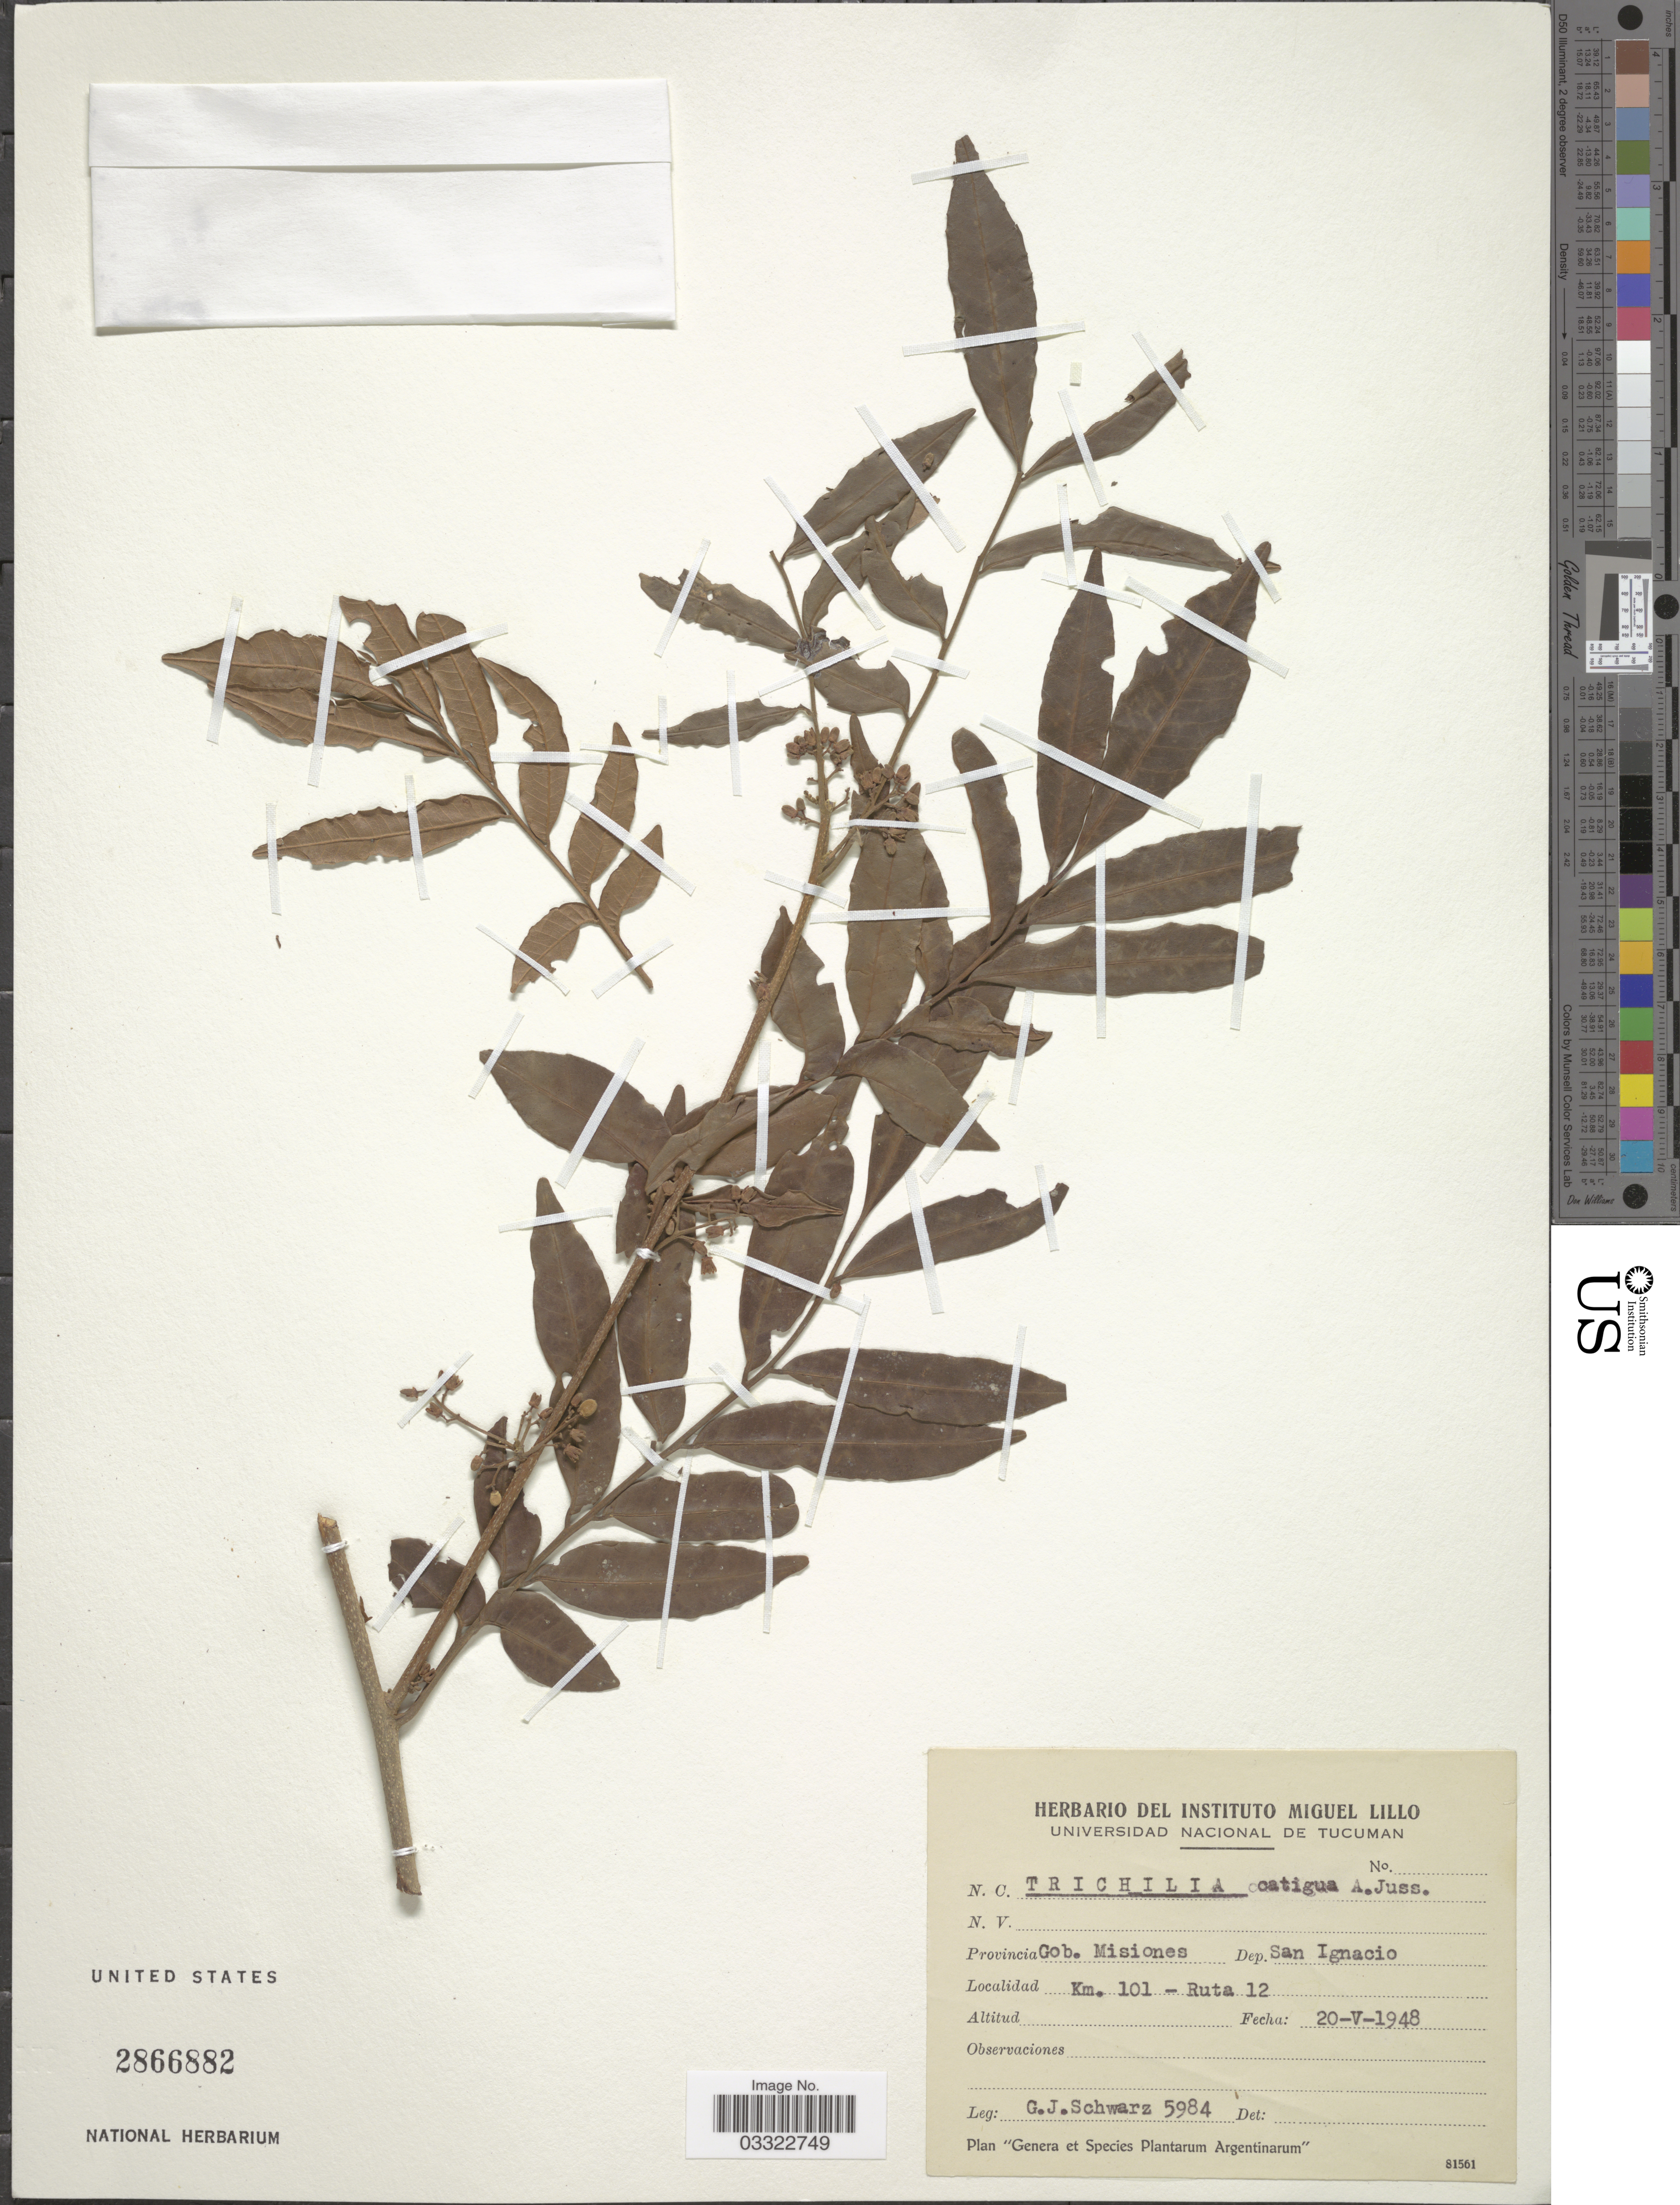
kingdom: Plantae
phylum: Tracheophyta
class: Magnoliopsida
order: Sapindales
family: Meliaceae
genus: Trichilia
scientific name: Trichilia catigua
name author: A. Juss.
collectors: G. J. Schwarz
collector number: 5984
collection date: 1948-05-20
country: Argentina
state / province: Misiones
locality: Gob. Misiones. Dep. San Ignacio. Km. 101 - Ruta 12.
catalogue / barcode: US 2866882